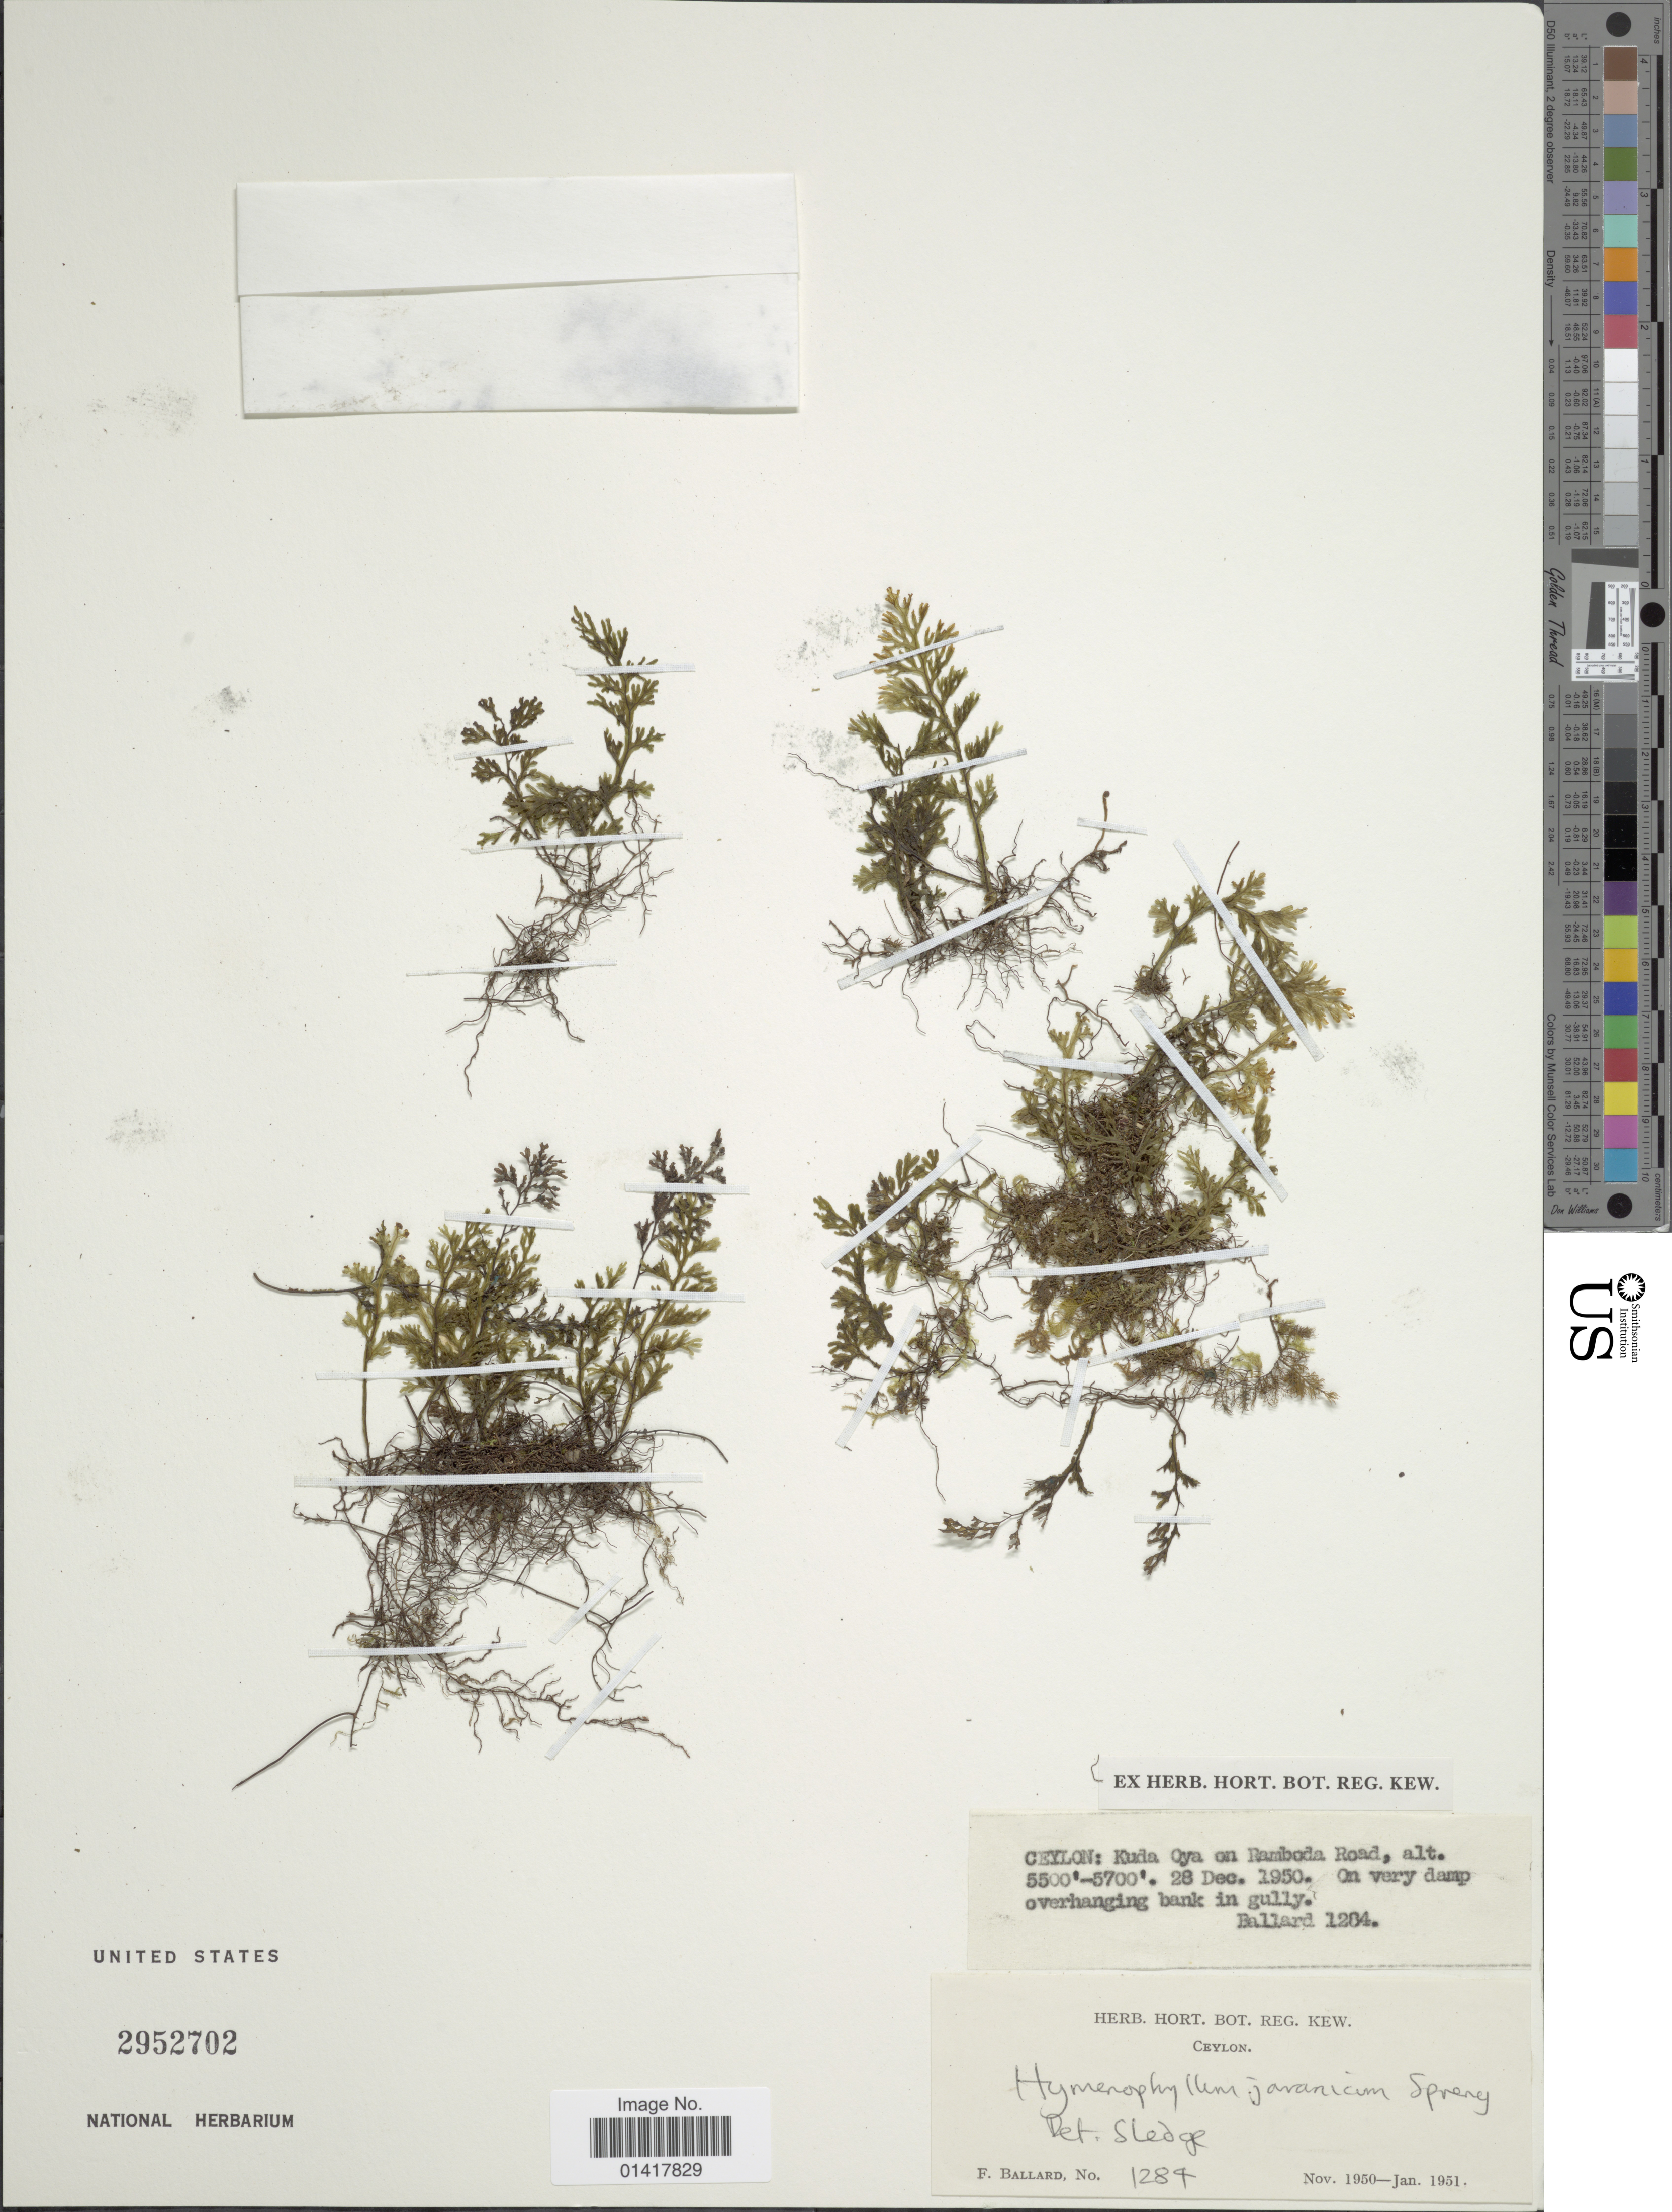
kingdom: Plantae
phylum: Tracheophyta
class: Polypodiopsida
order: Hymenophyllales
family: Hymenophyllaceae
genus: Hymenophyllum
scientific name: Hymenophyllum javanicum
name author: Spreng.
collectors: F. Ballard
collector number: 1284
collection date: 1950-11/1951-01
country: Sri Lanka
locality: Ceylon: Kuda Oya on Ramboda Road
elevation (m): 1676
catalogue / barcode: US 2952702